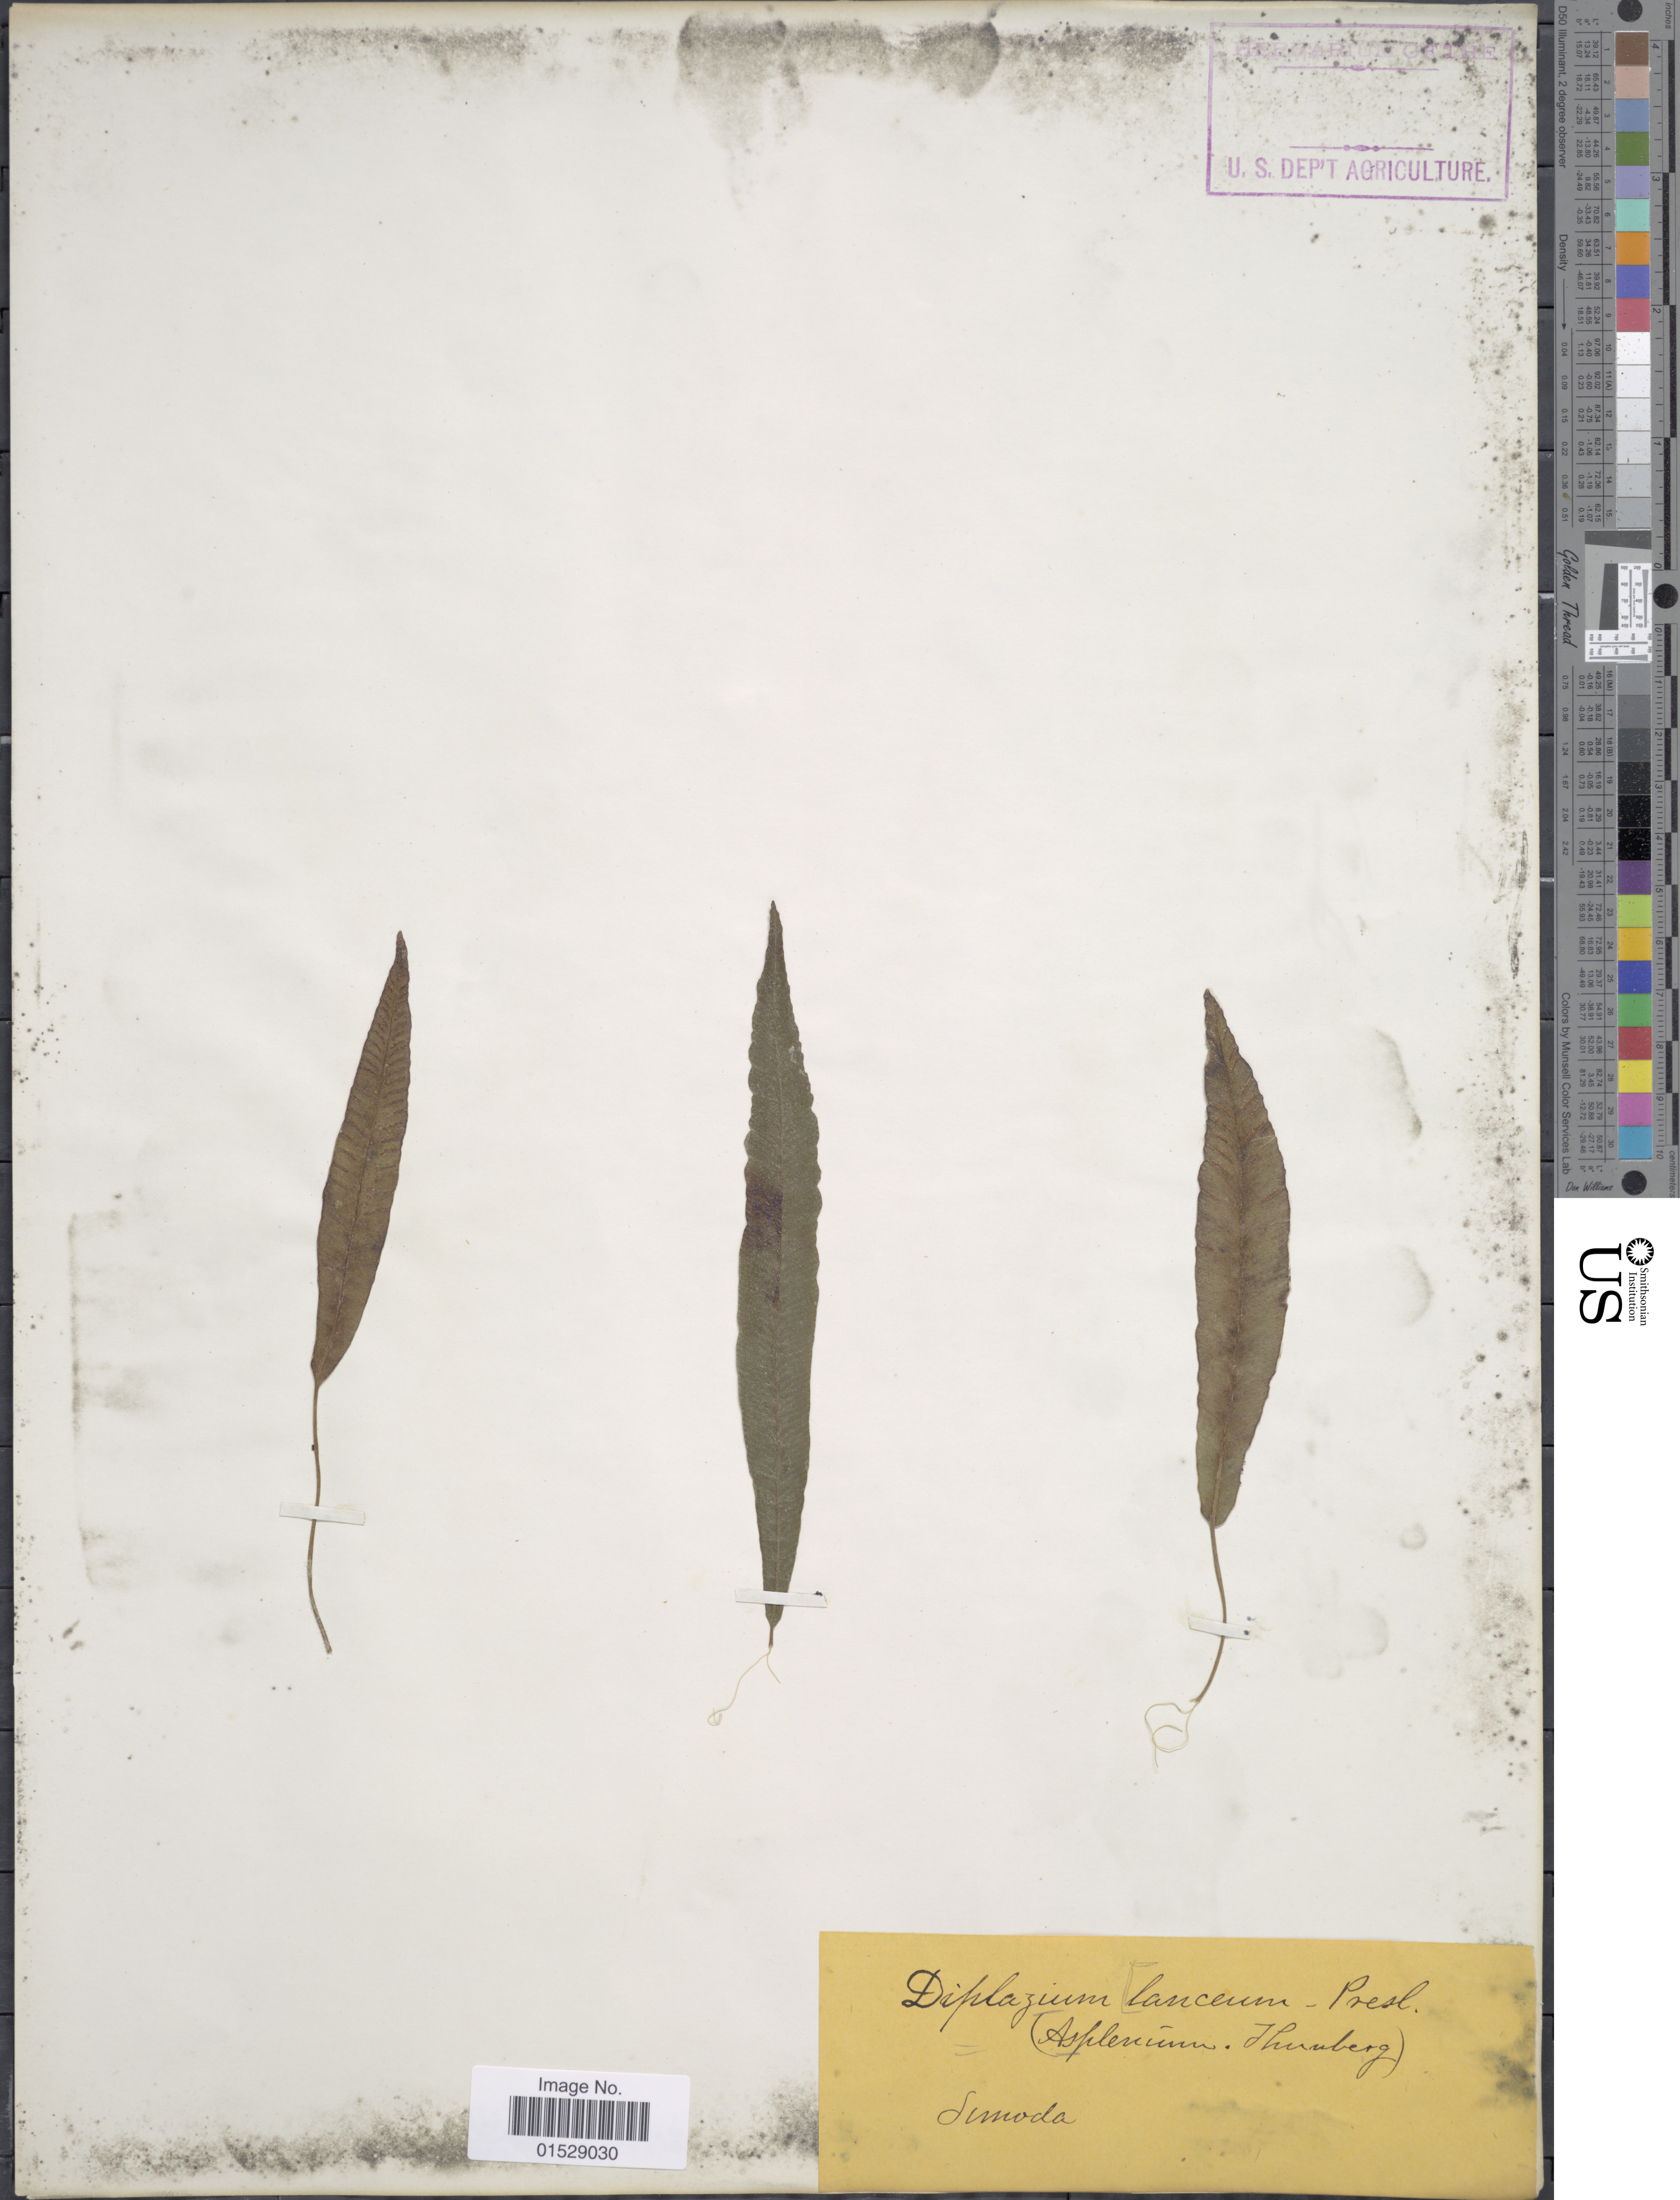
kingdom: Plantae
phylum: Tracheophyta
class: Polypodiopsida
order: Polypodiales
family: Athyriaceae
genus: Deparia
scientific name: Deparia lancea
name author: (Thunb.) Fraser-Jenk.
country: Japan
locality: Simoda